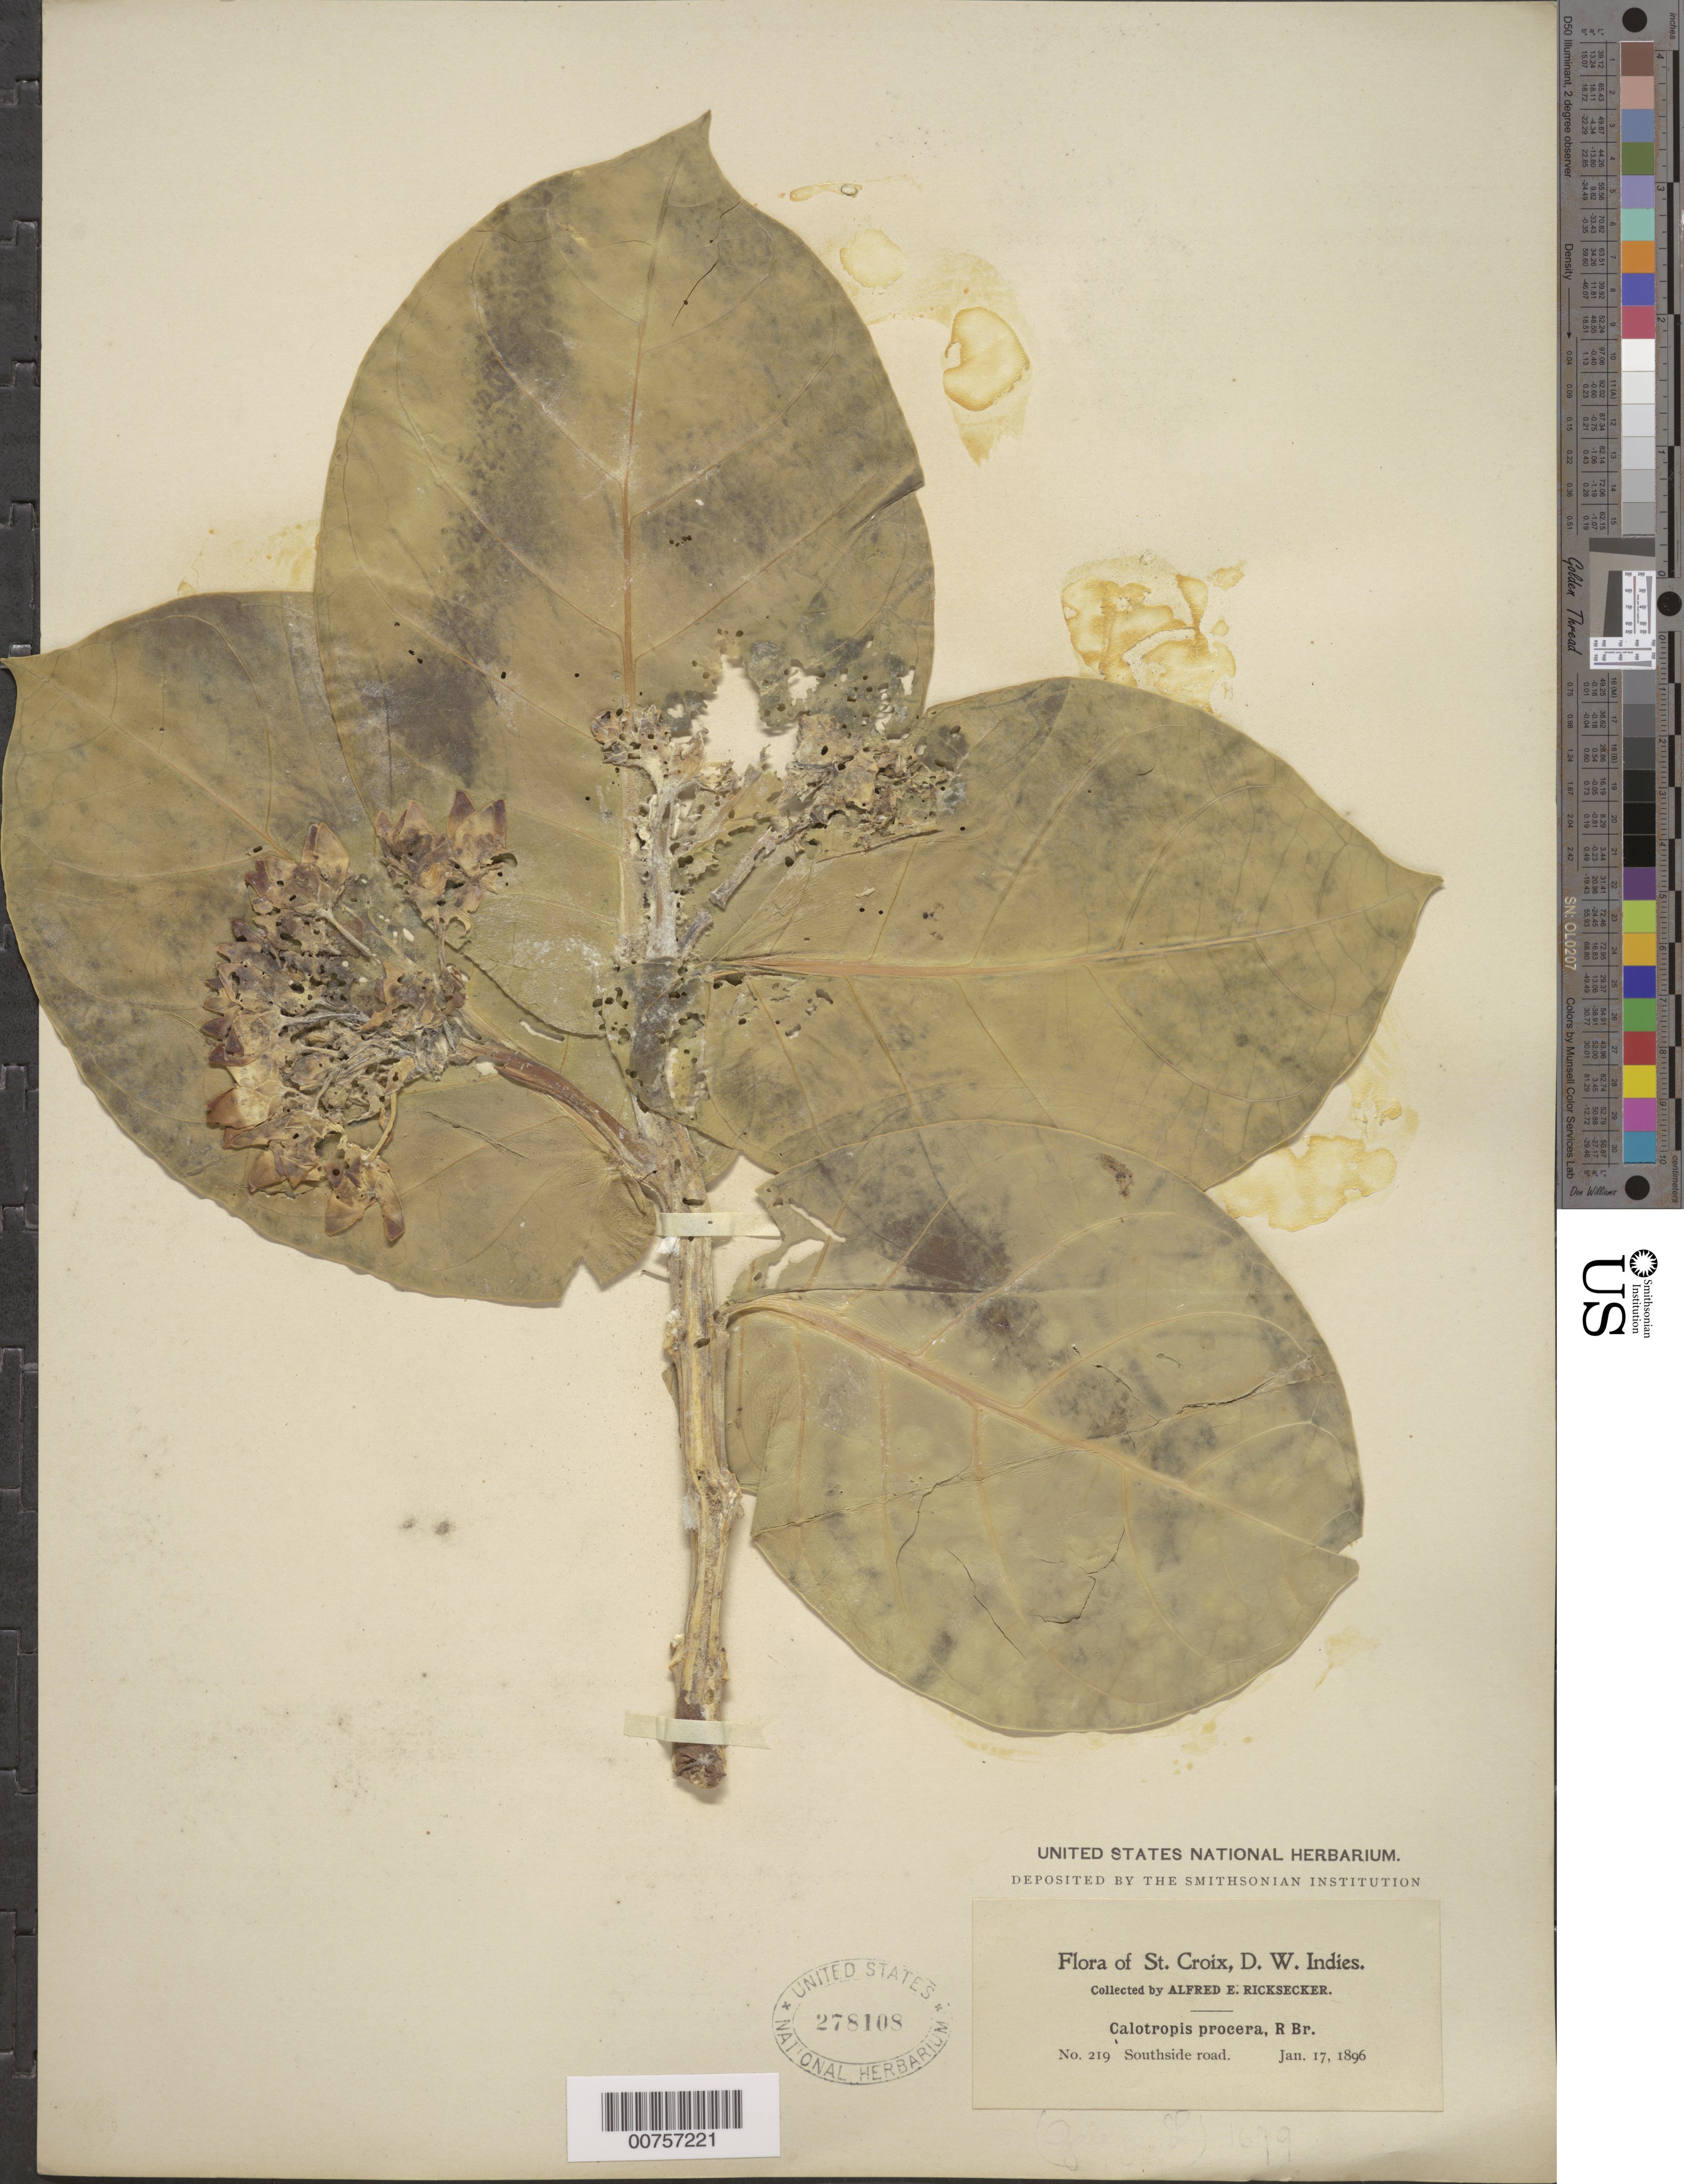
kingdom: Plantae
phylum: Tracheophyta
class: Magnoliopsida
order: Gentianales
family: Apocynaceae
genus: Calotropis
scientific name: Calotropis procera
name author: (Aiton) W.T. Aiton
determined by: Acevedo-Rodríguez, P., (BOT), Smithsonian Institution - National Museum of Natural History (UNITED STATES)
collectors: A. E. Ricksecker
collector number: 219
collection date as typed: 17 Jan 1896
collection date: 1896-01-17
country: U.S. Virgin Islands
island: St. Croix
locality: Southside road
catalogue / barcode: US 278108